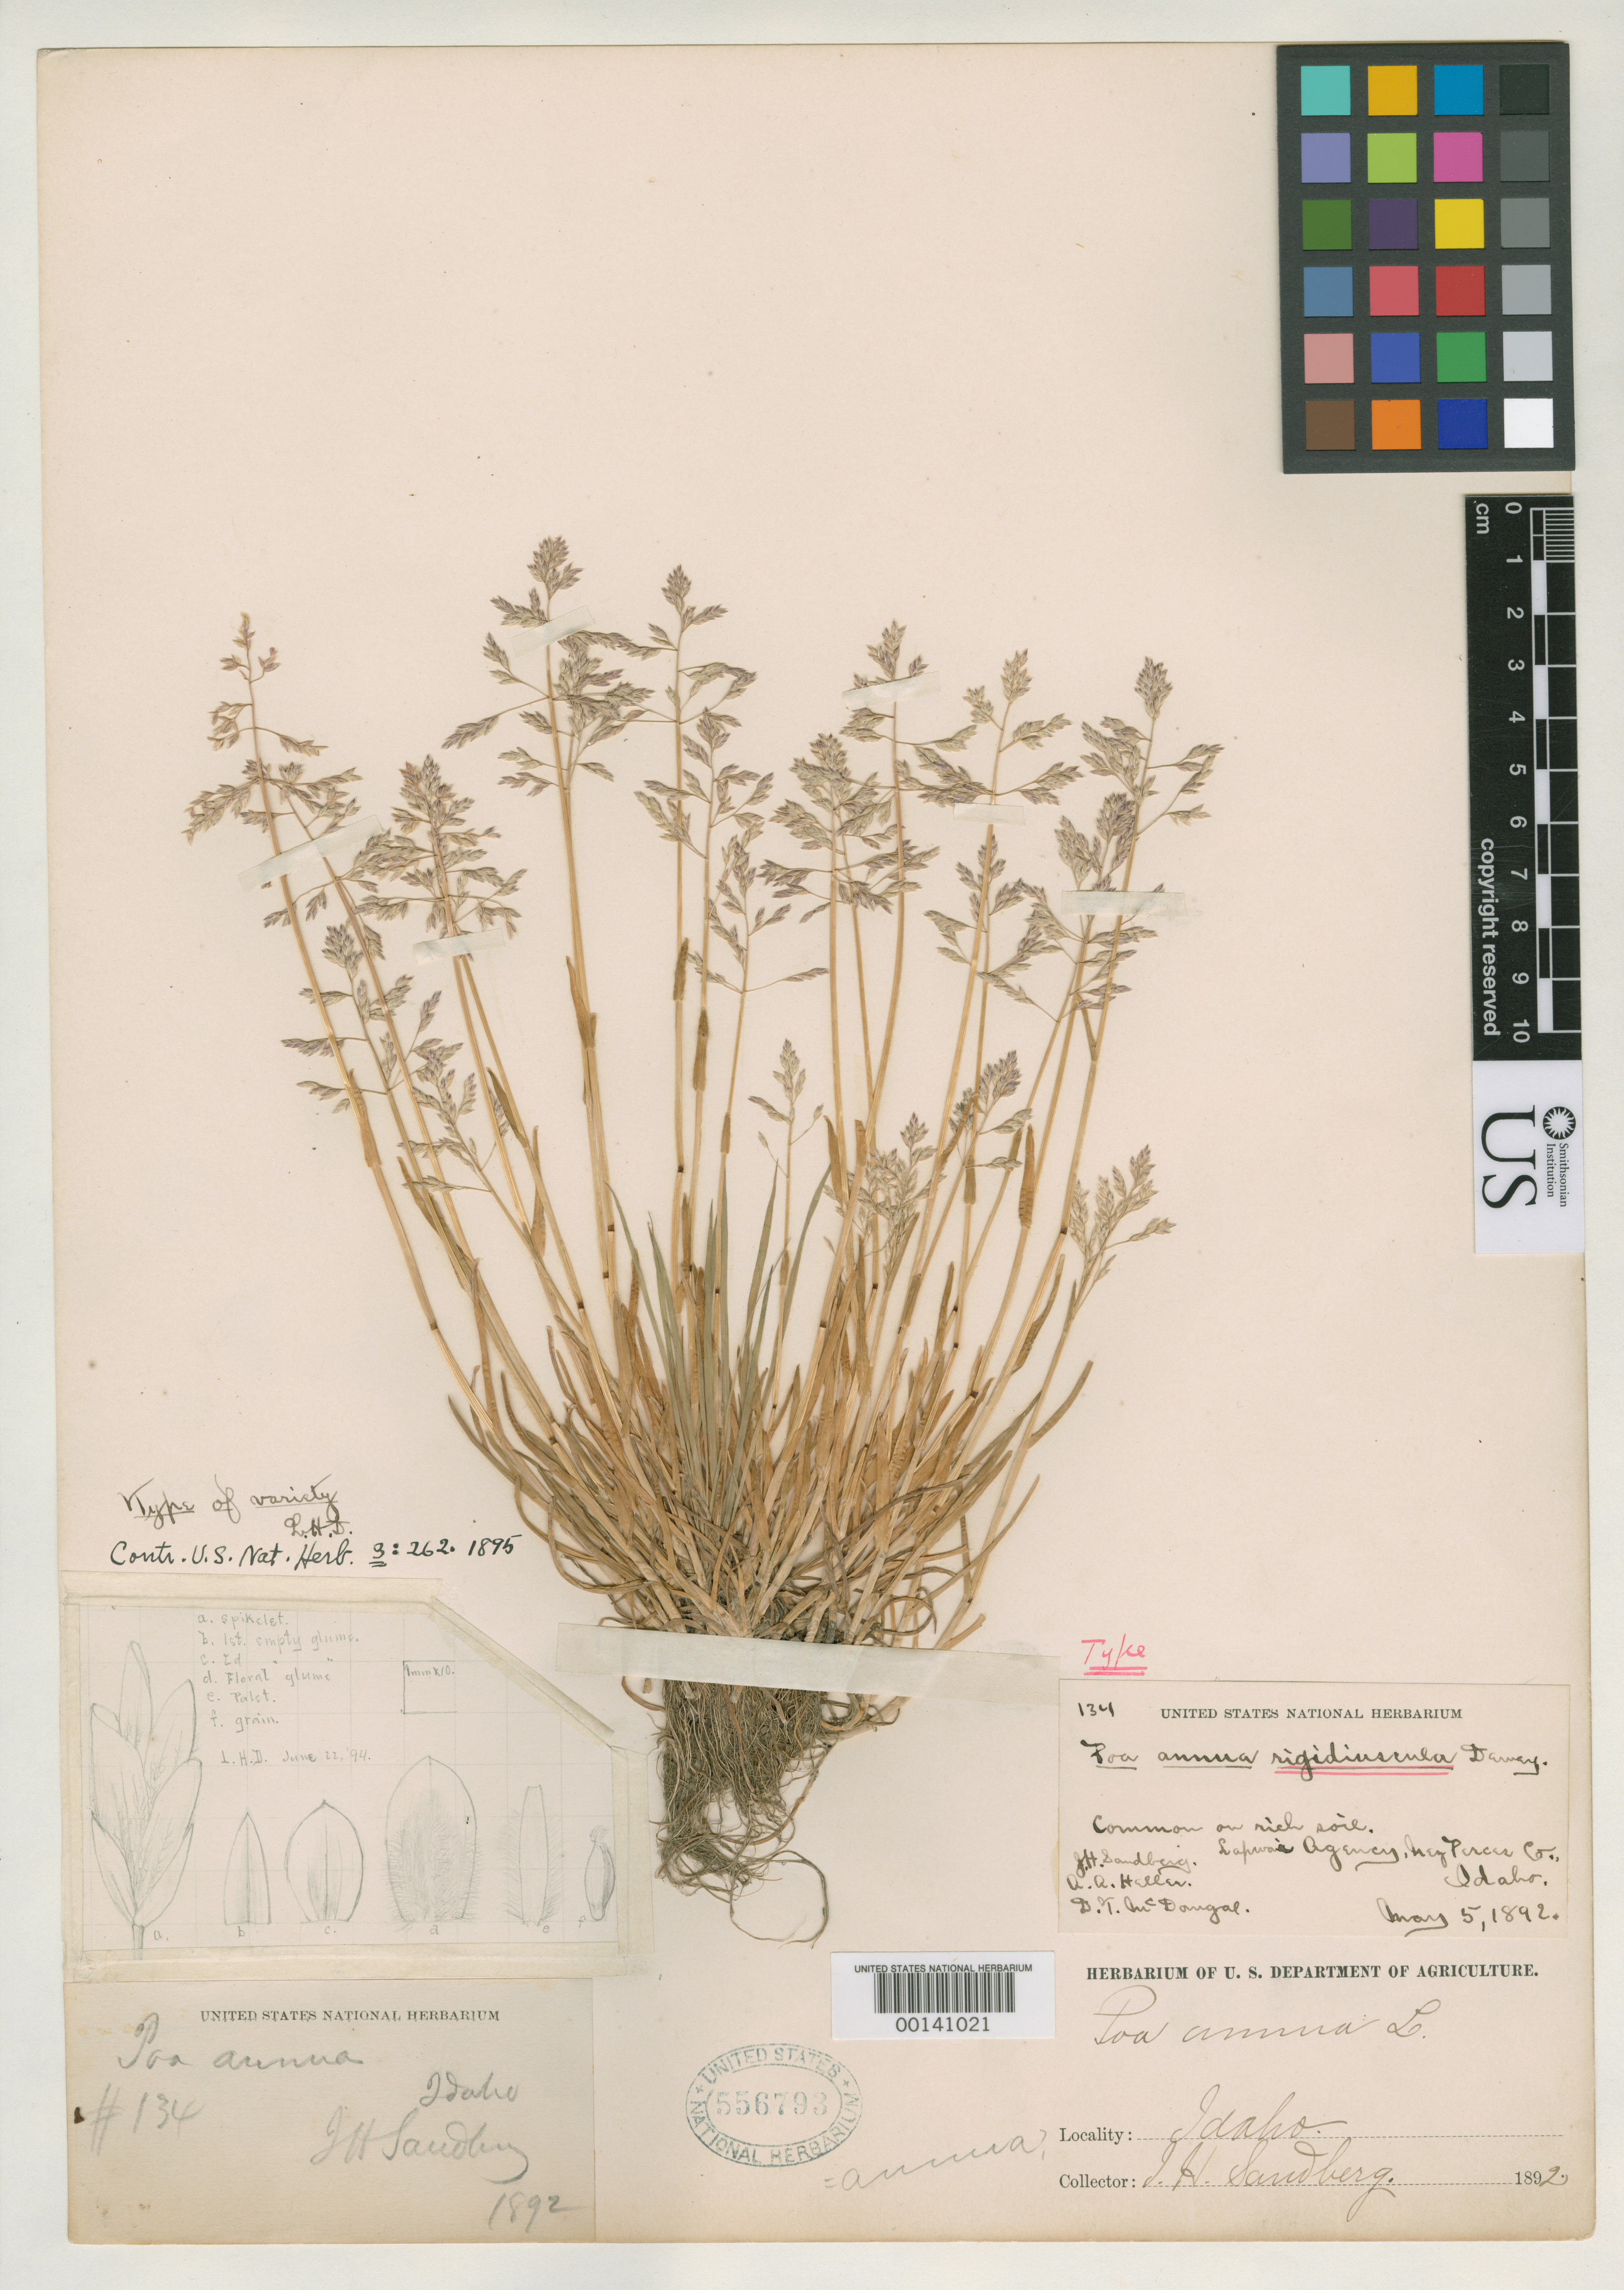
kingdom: Plantae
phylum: Tracheophyta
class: Liliopsida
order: Poales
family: Poaceae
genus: Poa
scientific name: Poa annua var. rigidiuscula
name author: L.H. Dewey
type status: Isotype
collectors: J. H. Sandberg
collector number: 134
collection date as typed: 05 May 1892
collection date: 1892-05-05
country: United States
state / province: Idaho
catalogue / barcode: US 556793